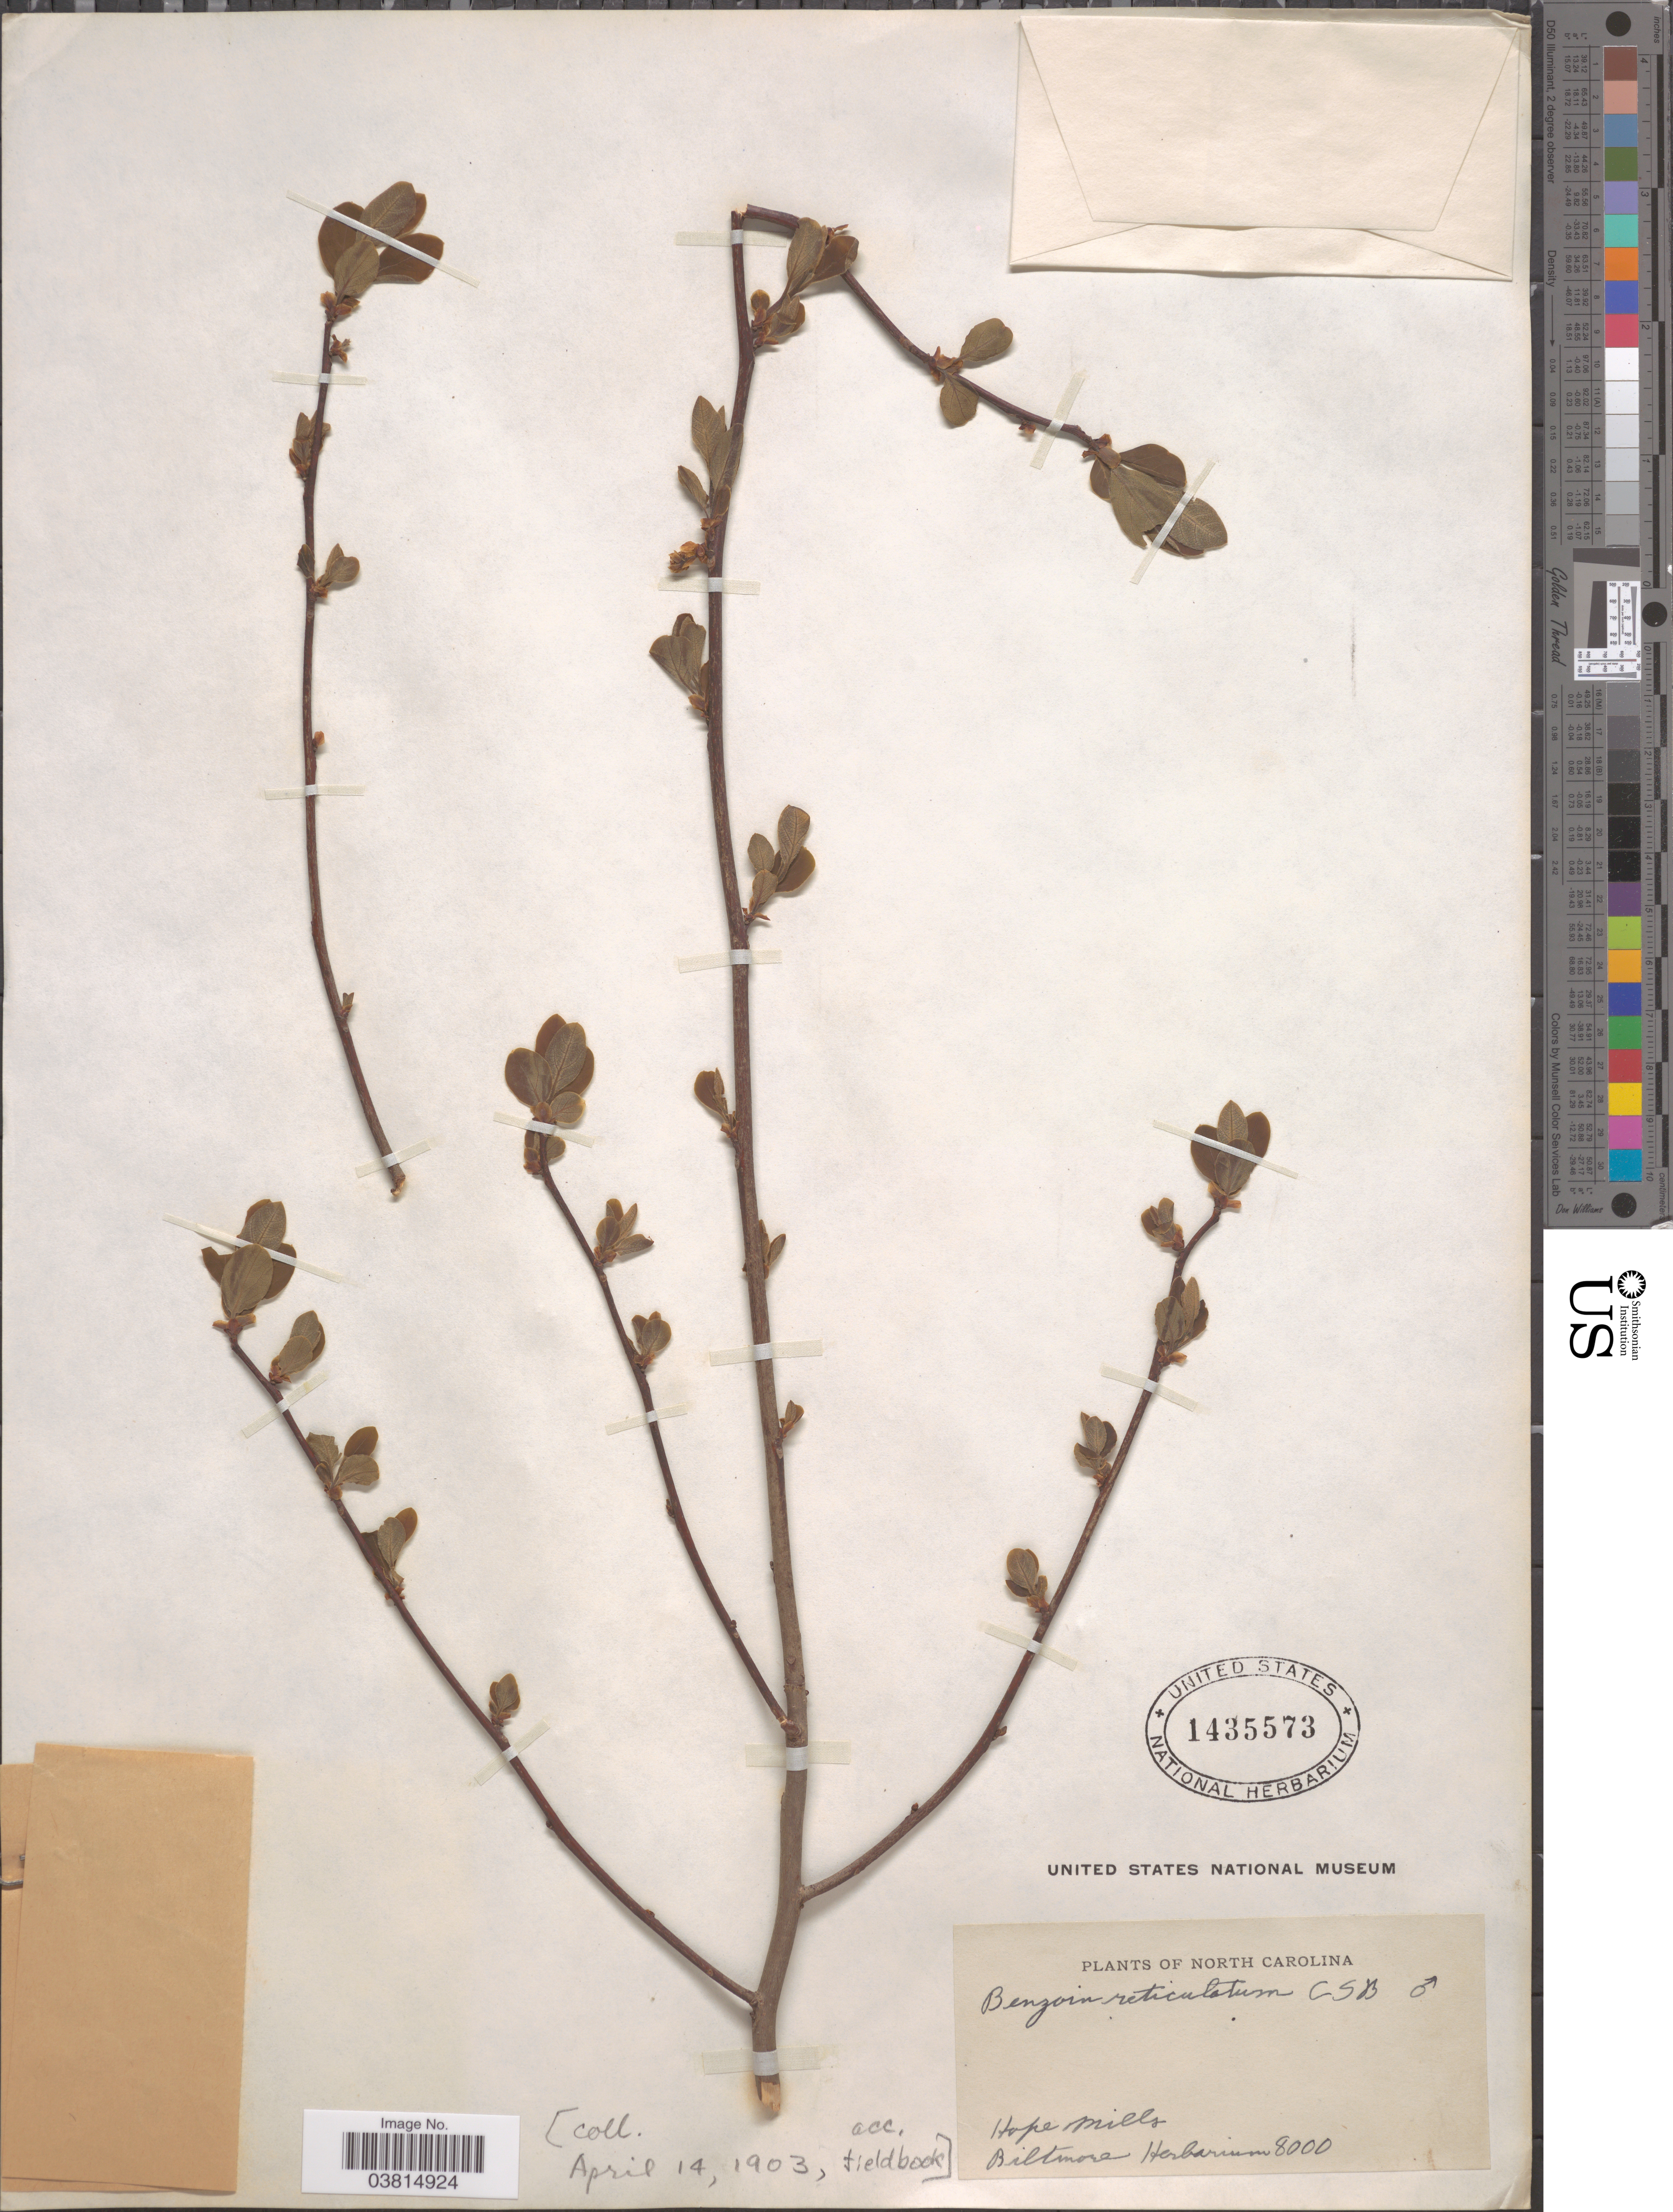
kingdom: Plantae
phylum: Tracheophyta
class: Magnoliopsida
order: Laurales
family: Lauraceae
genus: Lindera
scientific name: Lindera subcoriacea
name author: Wofford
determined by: Strong, Mark T., (BOT), Smithsonian Institution - National Museum of Natural History (UNITED STATES)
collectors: ex herb. Biltmore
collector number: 8000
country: United States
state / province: North Carolina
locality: Hope Mills.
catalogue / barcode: US 1435573